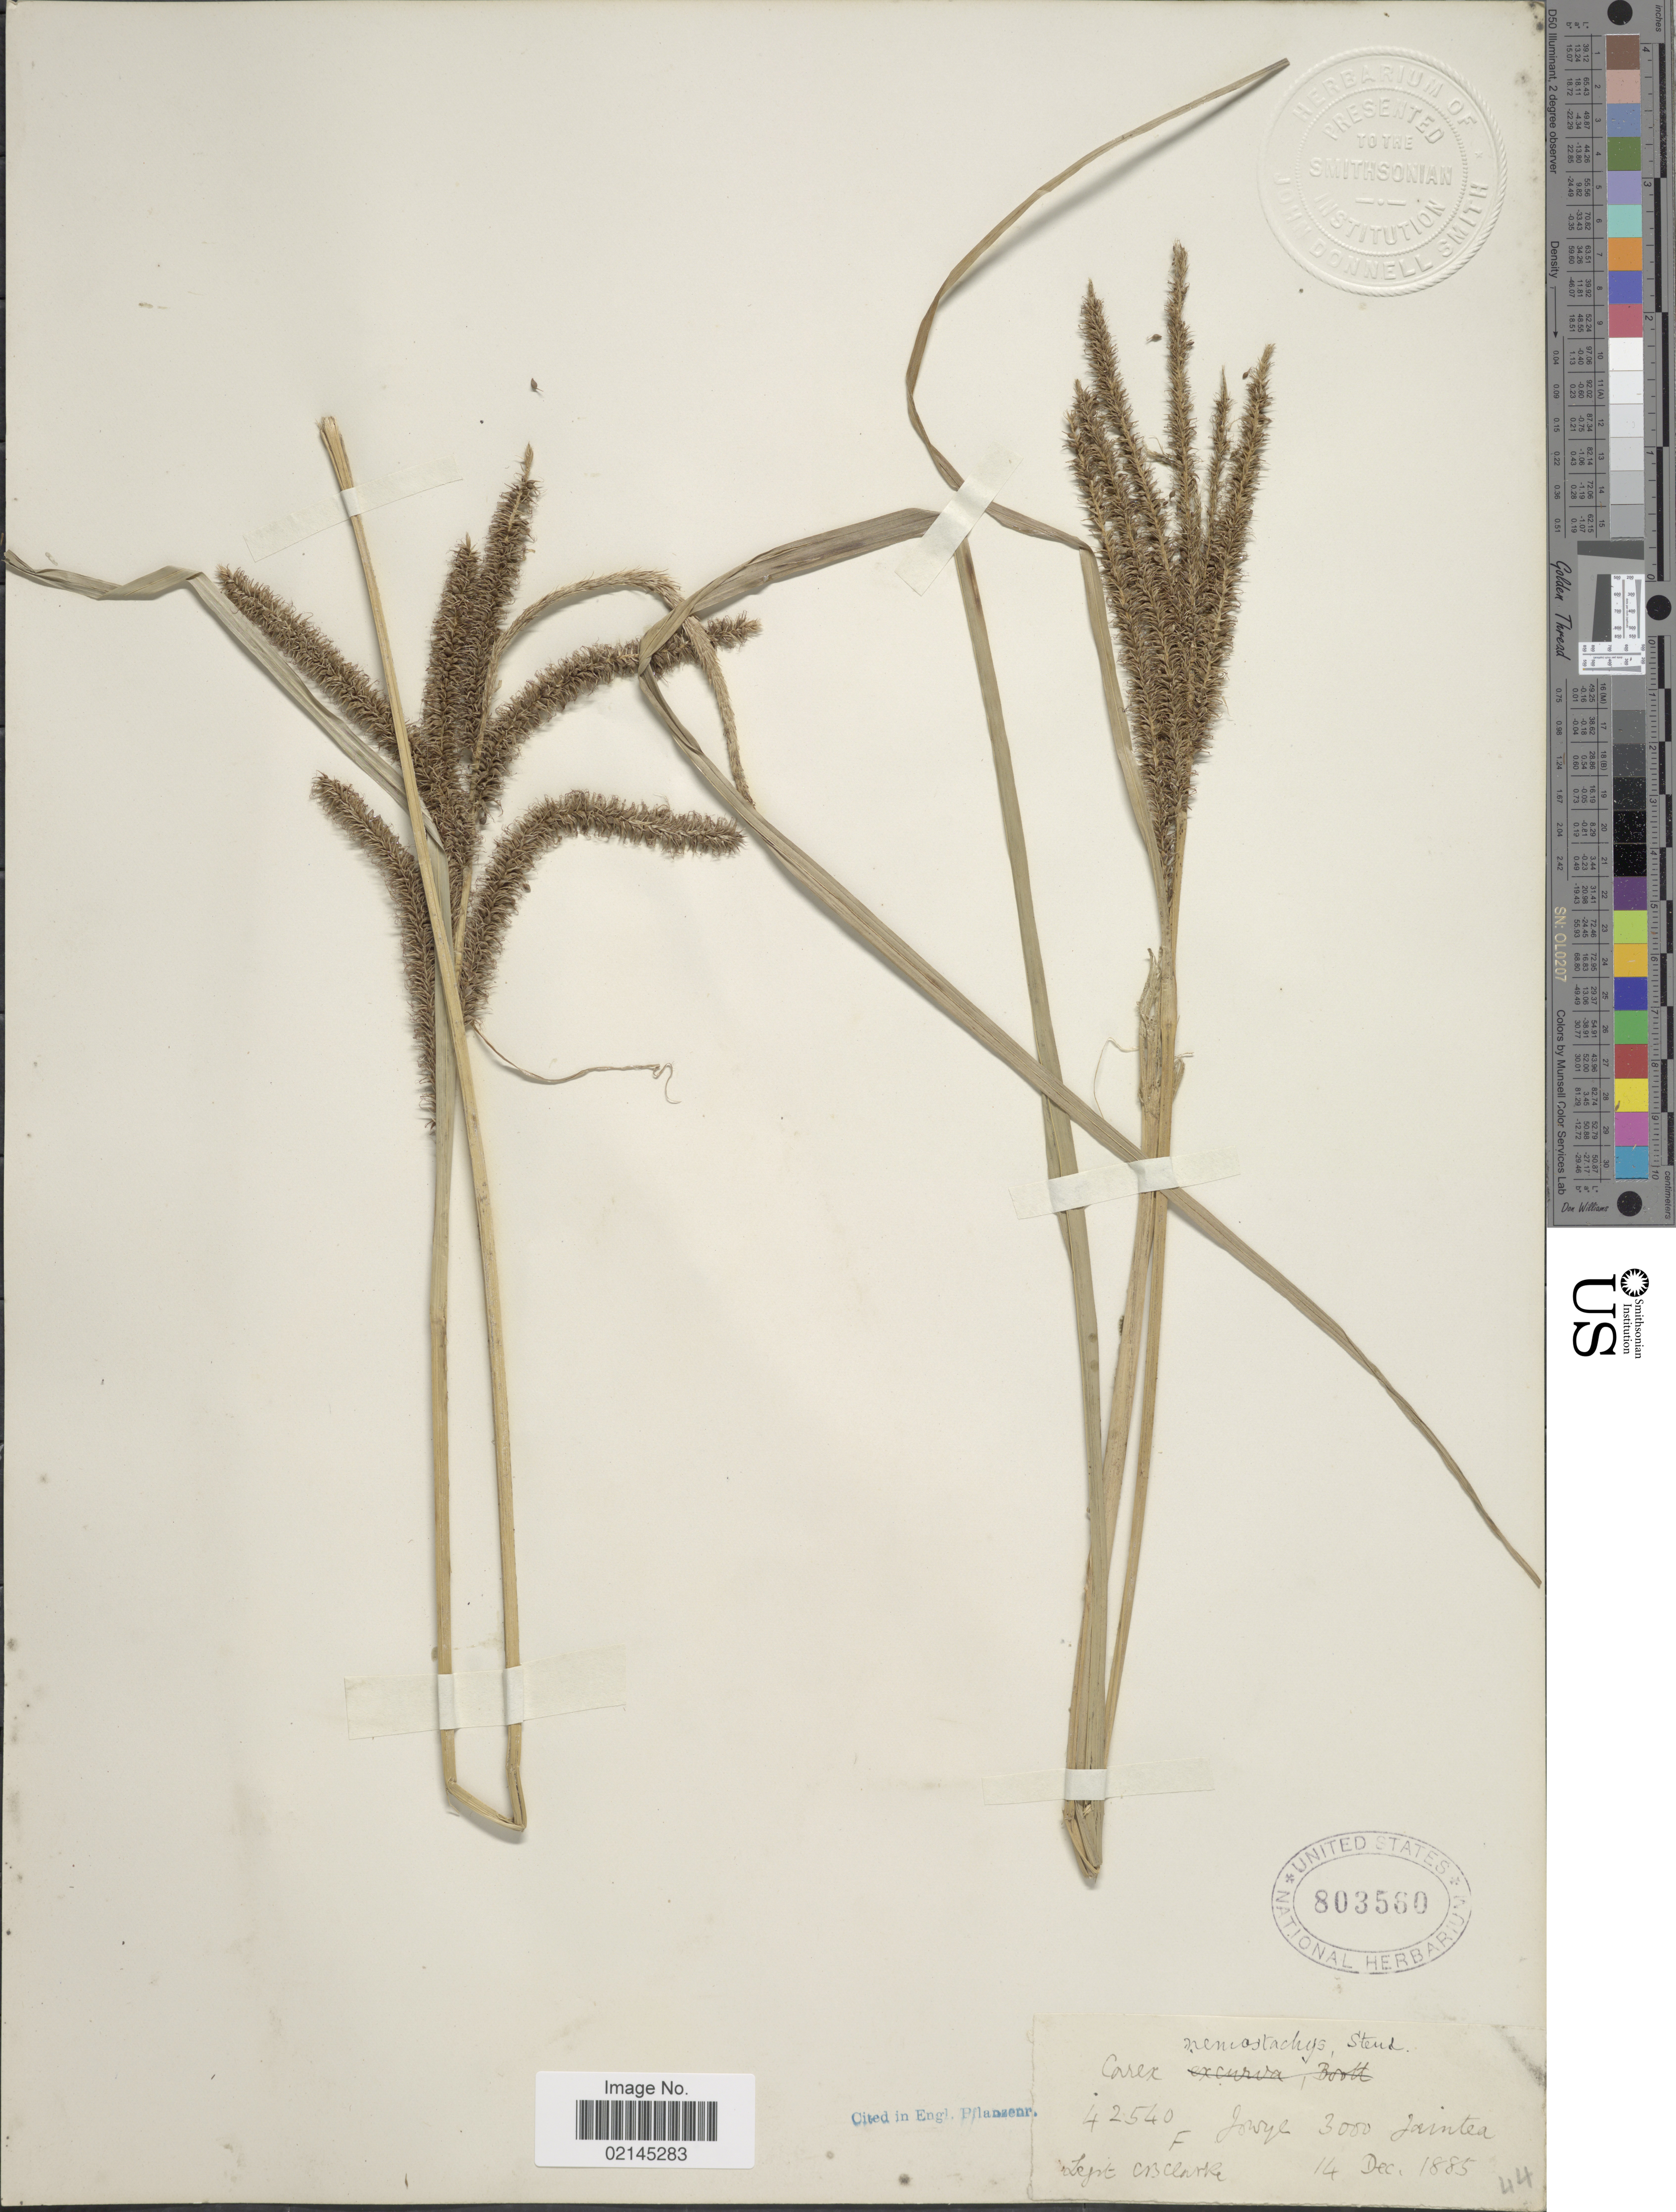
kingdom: Plantae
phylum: Tracheophyta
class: Liliopsida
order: Poales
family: Cyperaceae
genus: Carex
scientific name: Carex nemostachys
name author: Steud.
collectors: C. B. Clarke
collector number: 42540F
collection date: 1885-12-14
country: India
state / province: Meghalaya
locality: Jowye, Jaintea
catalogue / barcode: US 803560